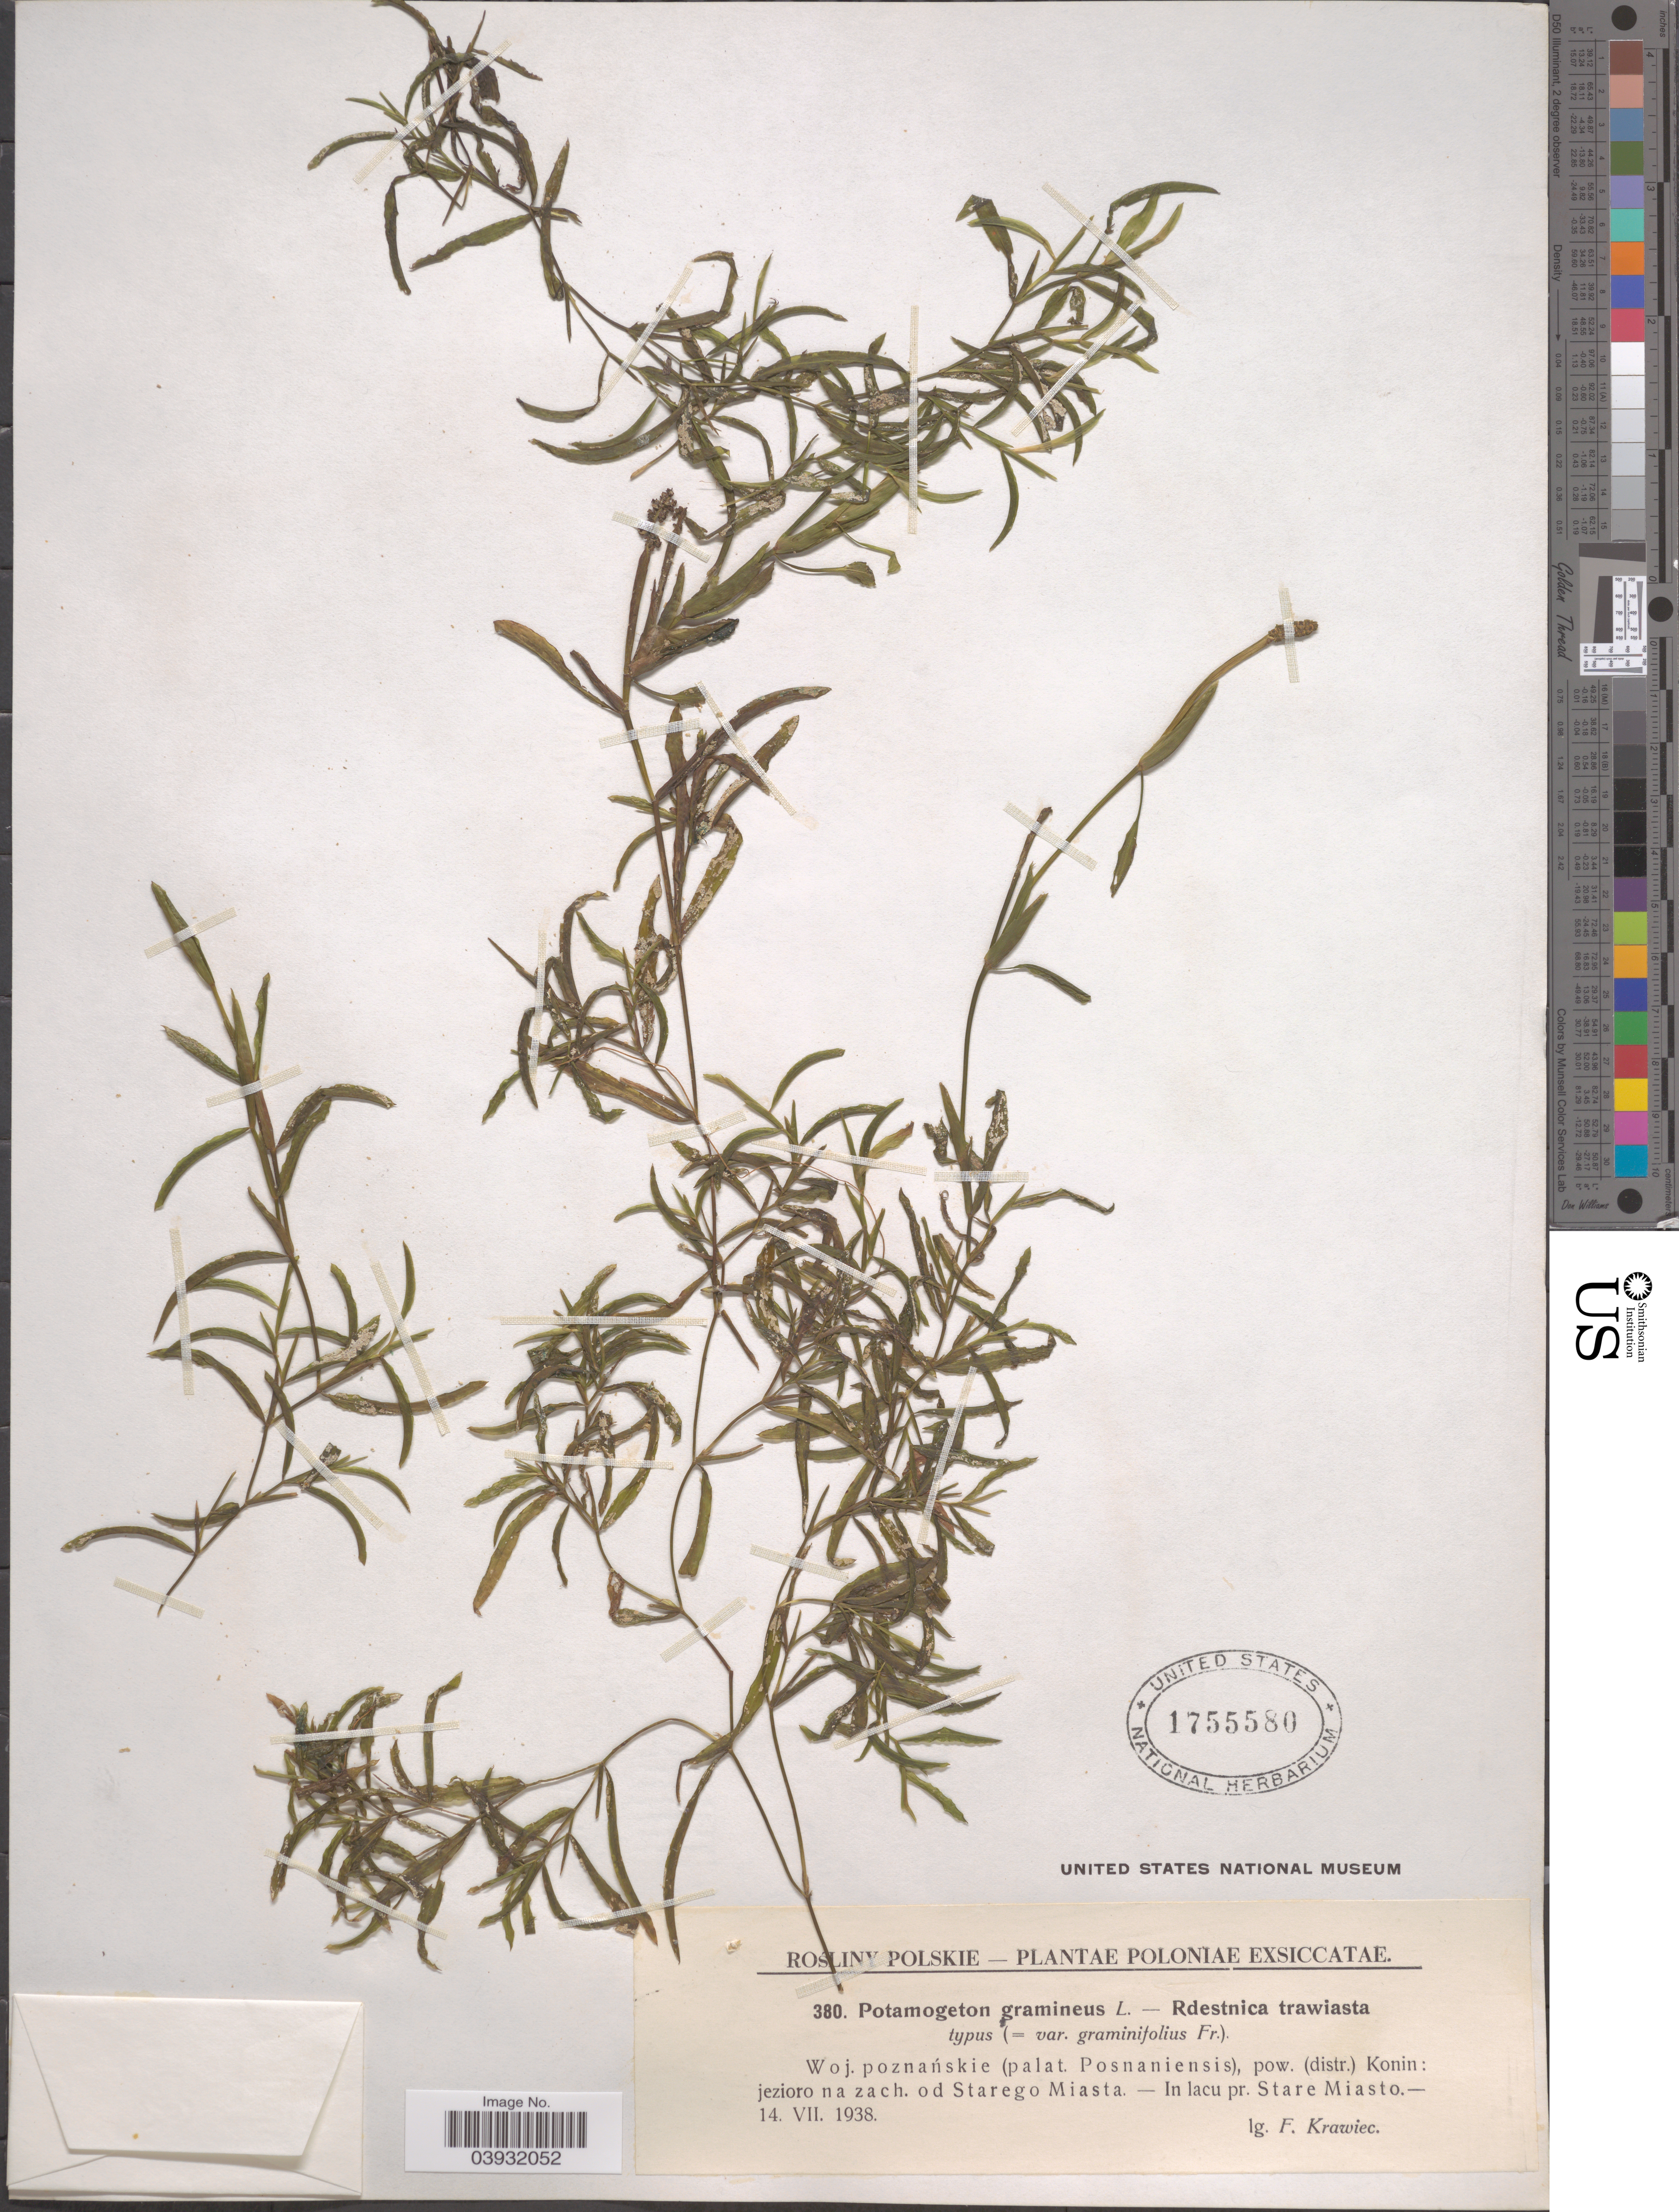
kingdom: Plantae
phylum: Tracheophyta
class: Liliopsida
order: Alismatales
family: Potamogetonaceae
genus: Potamogeton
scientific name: Potamogeton gramineus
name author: L.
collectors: F. Krawiec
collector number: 380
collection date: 1938-07-14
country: Poland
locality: Poloniae. Woj. poznańskie (palat. Posnaniensis), pow. (distr.) Konin: jezioro na zach. od Starego Miasta - In lacu pr. Stare Miasto.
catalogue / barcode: US 1755580